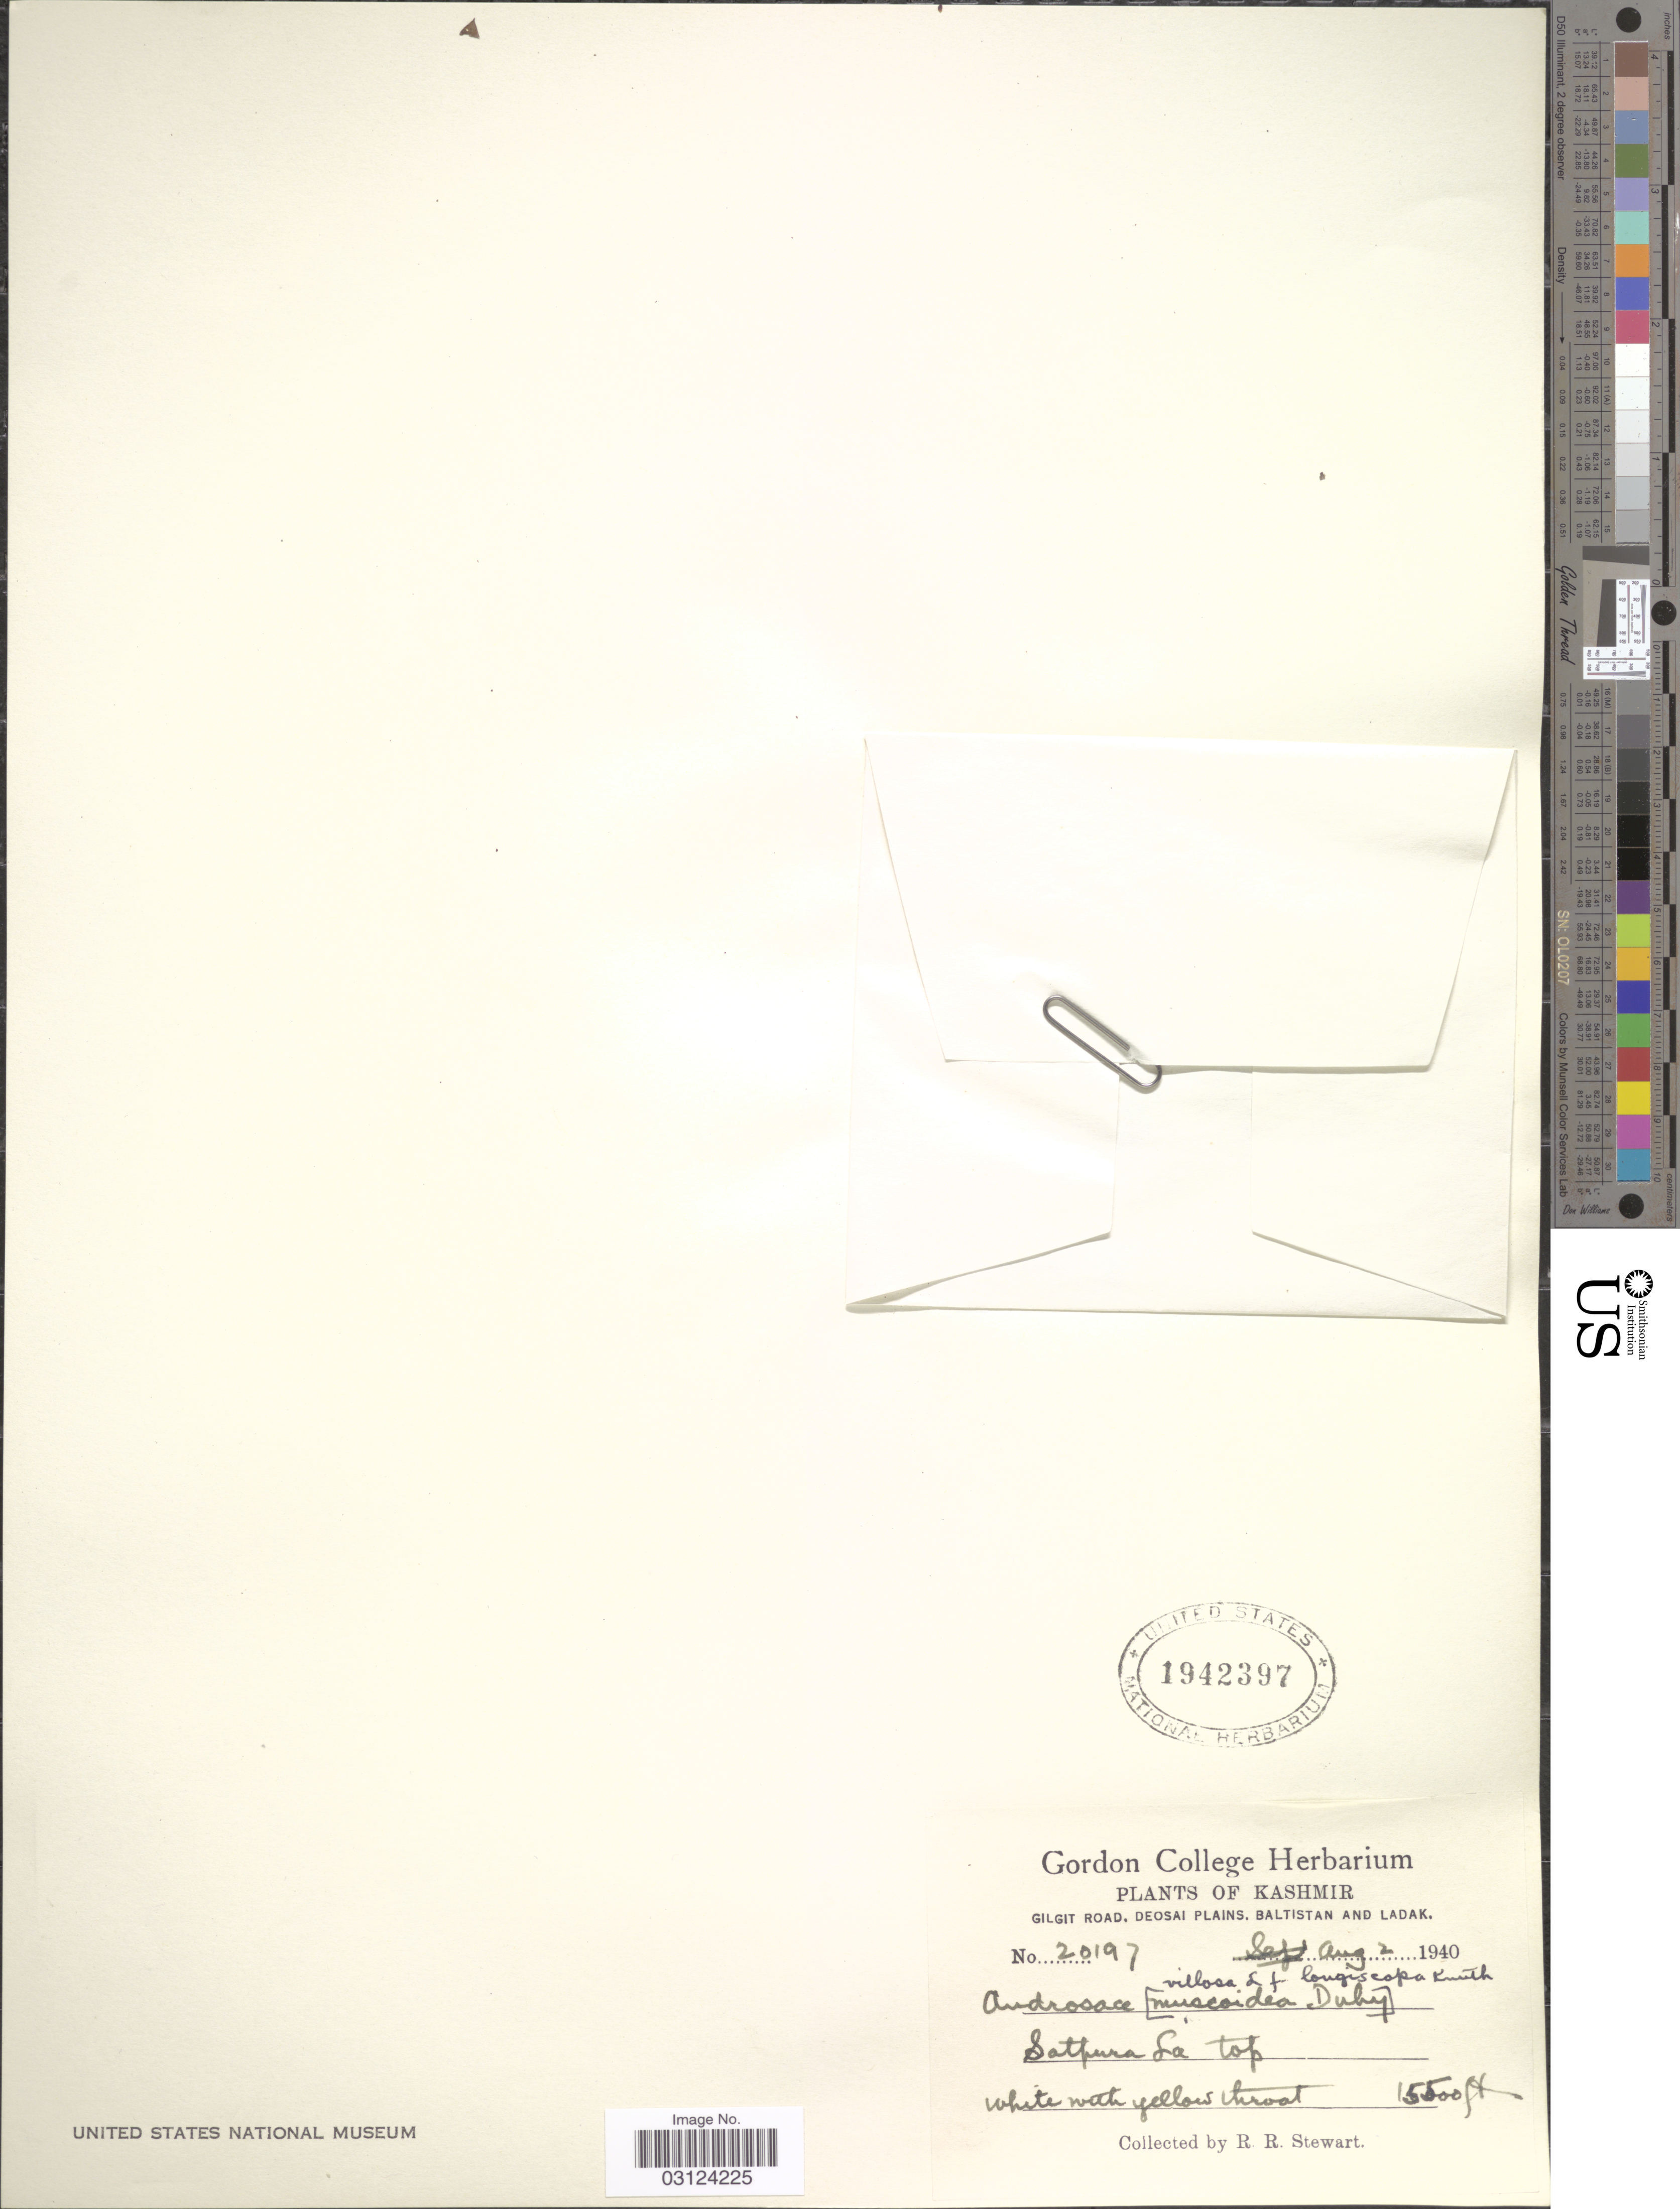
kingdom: Plantae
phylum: Tracheophyta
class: Magnoliopsida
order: Ericales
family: Primulaceae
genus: Androsace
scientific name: Androsace villosa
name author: L.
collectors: R. Stewart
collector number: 20197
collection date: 1940-08-02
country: Pakistan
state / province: Gilgit-Baltistan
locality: Kashmir, Gilgit Road, Deosai Plains, Baltistan and Ladak. Satpura La top.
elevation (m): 4724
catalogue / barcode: US 1942397